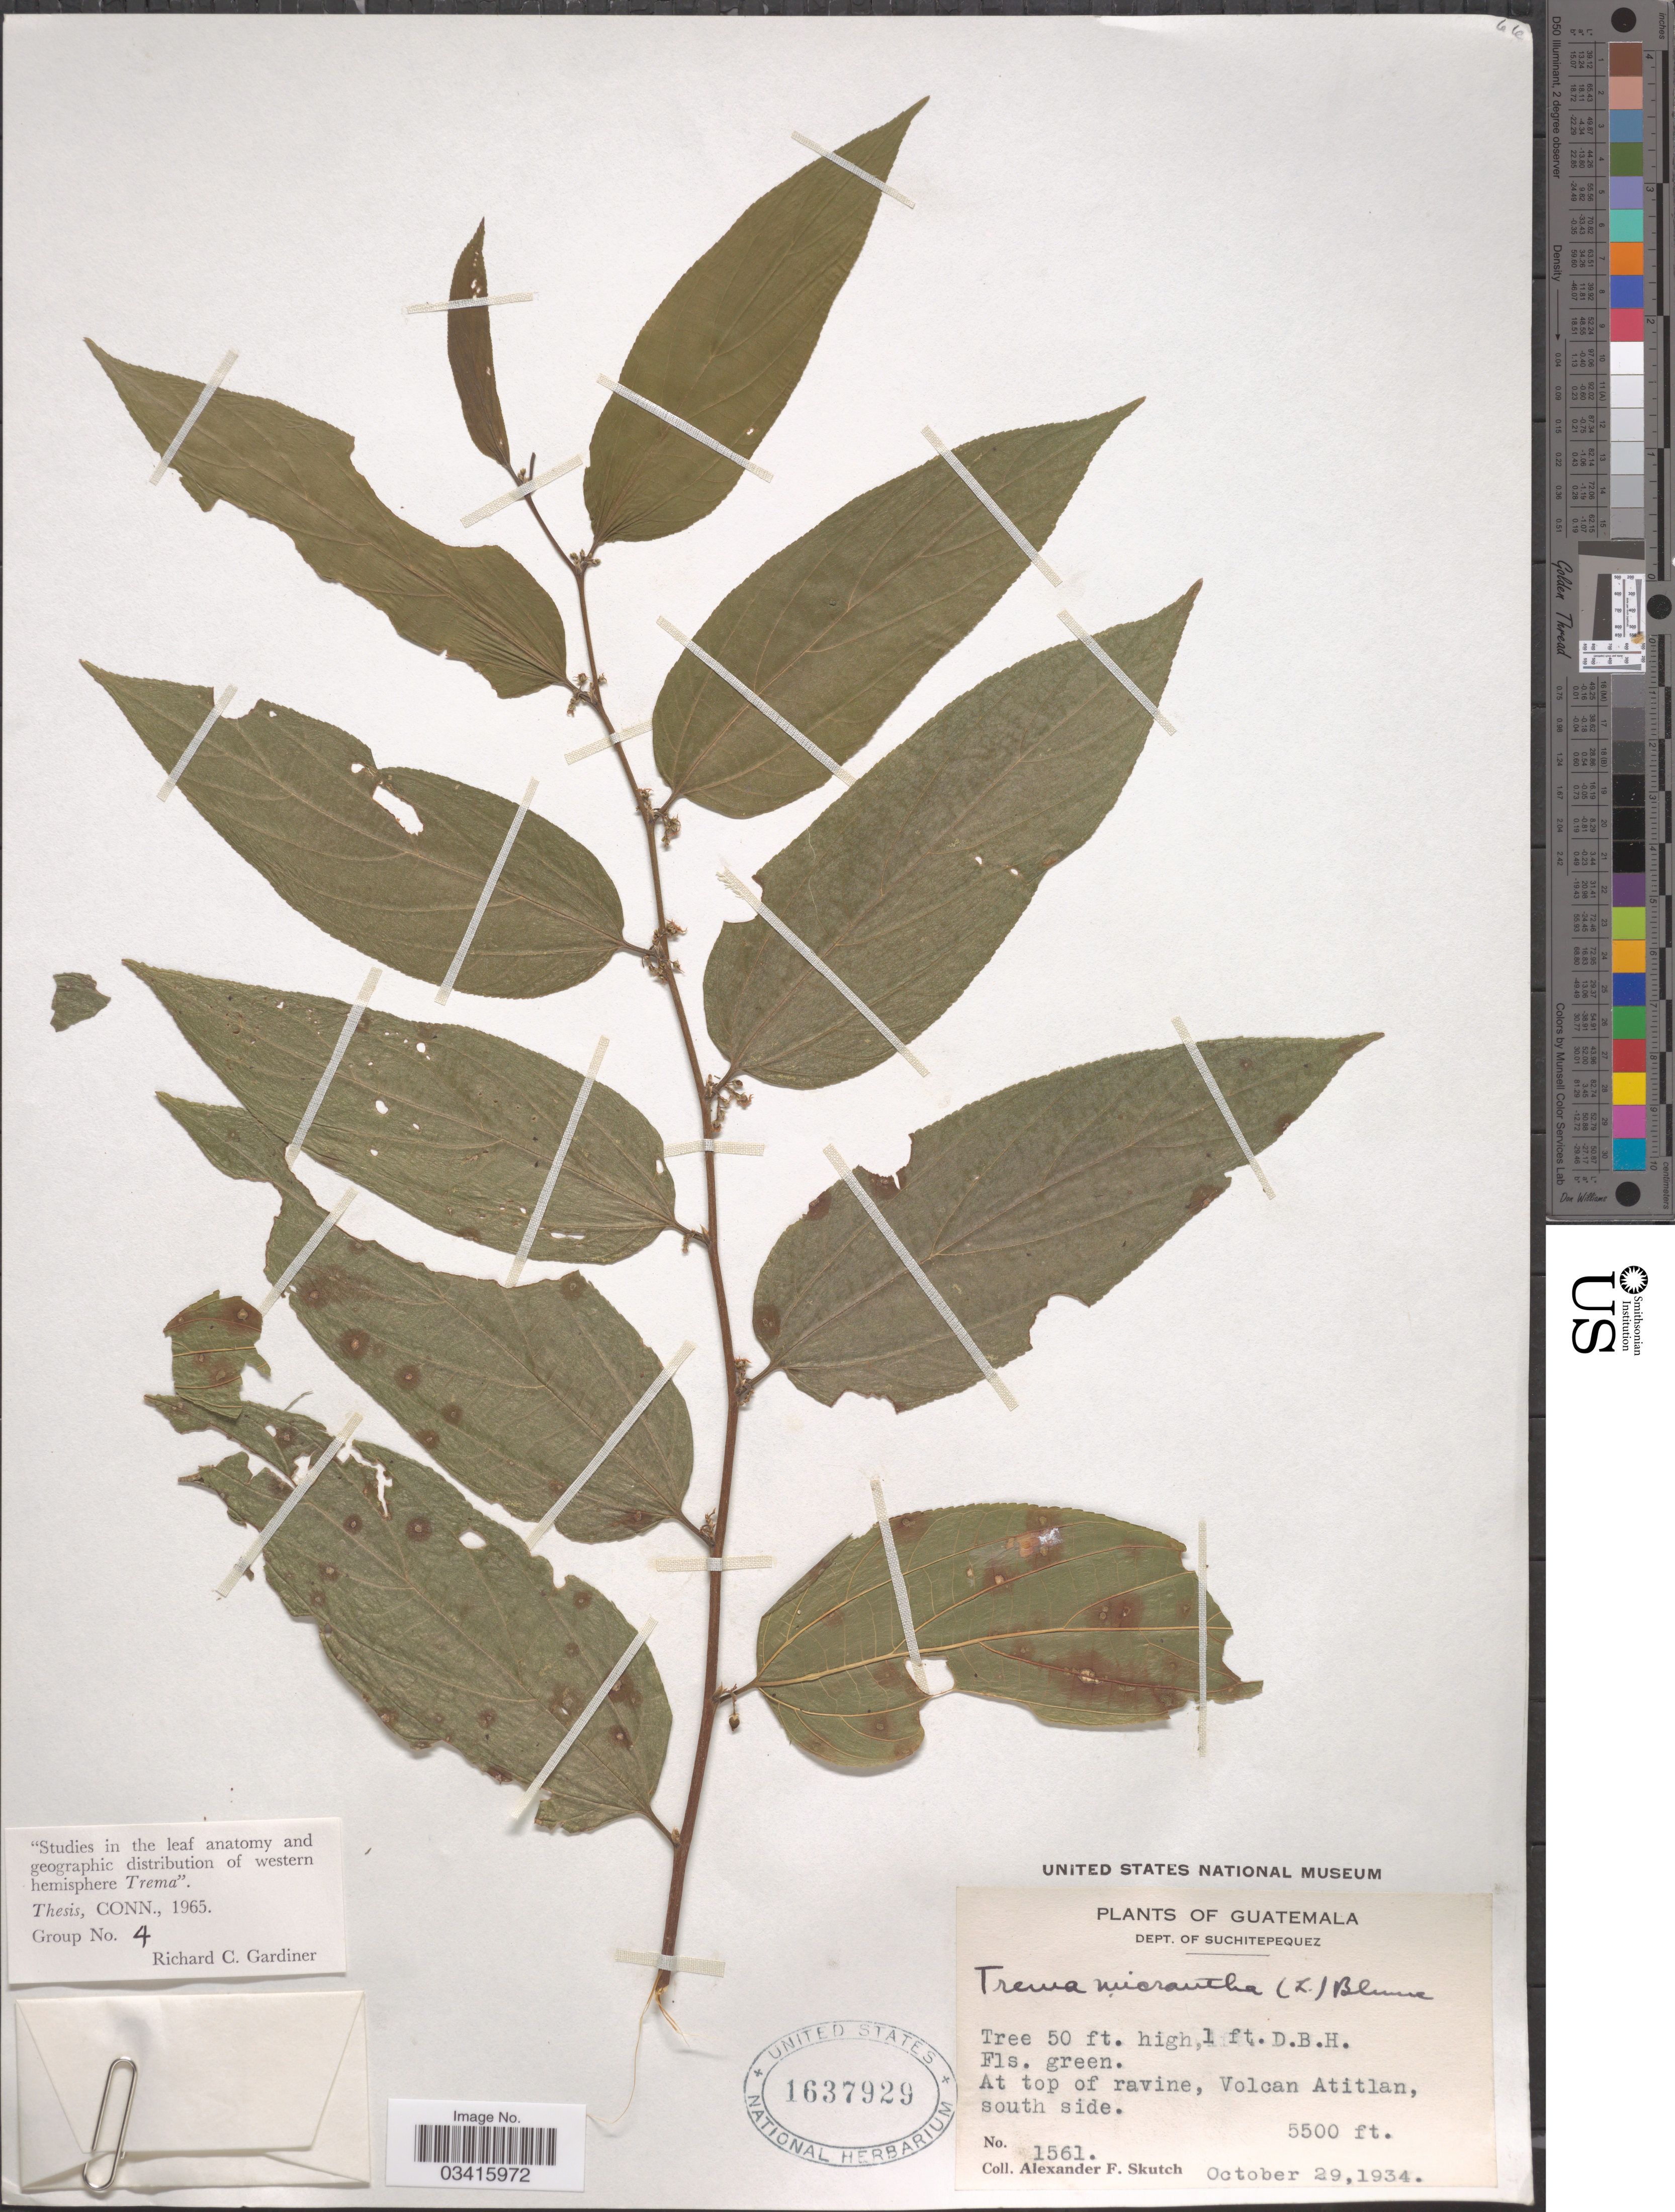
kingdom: Plantae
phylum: Tracheophyta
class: Magnoliopsida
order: Rosales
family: Cannabaceae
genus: Trema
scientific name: Trema micranthum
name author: (L.) Blume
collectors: A. F. Skutch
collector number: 1561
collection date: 1934-10-29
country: Guatemala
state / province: Suchitepéquez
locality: Dept. Suchitepequez. At top of ravine, Volcan Atitlan, south side.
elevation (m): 1676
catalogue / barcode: US 1637929